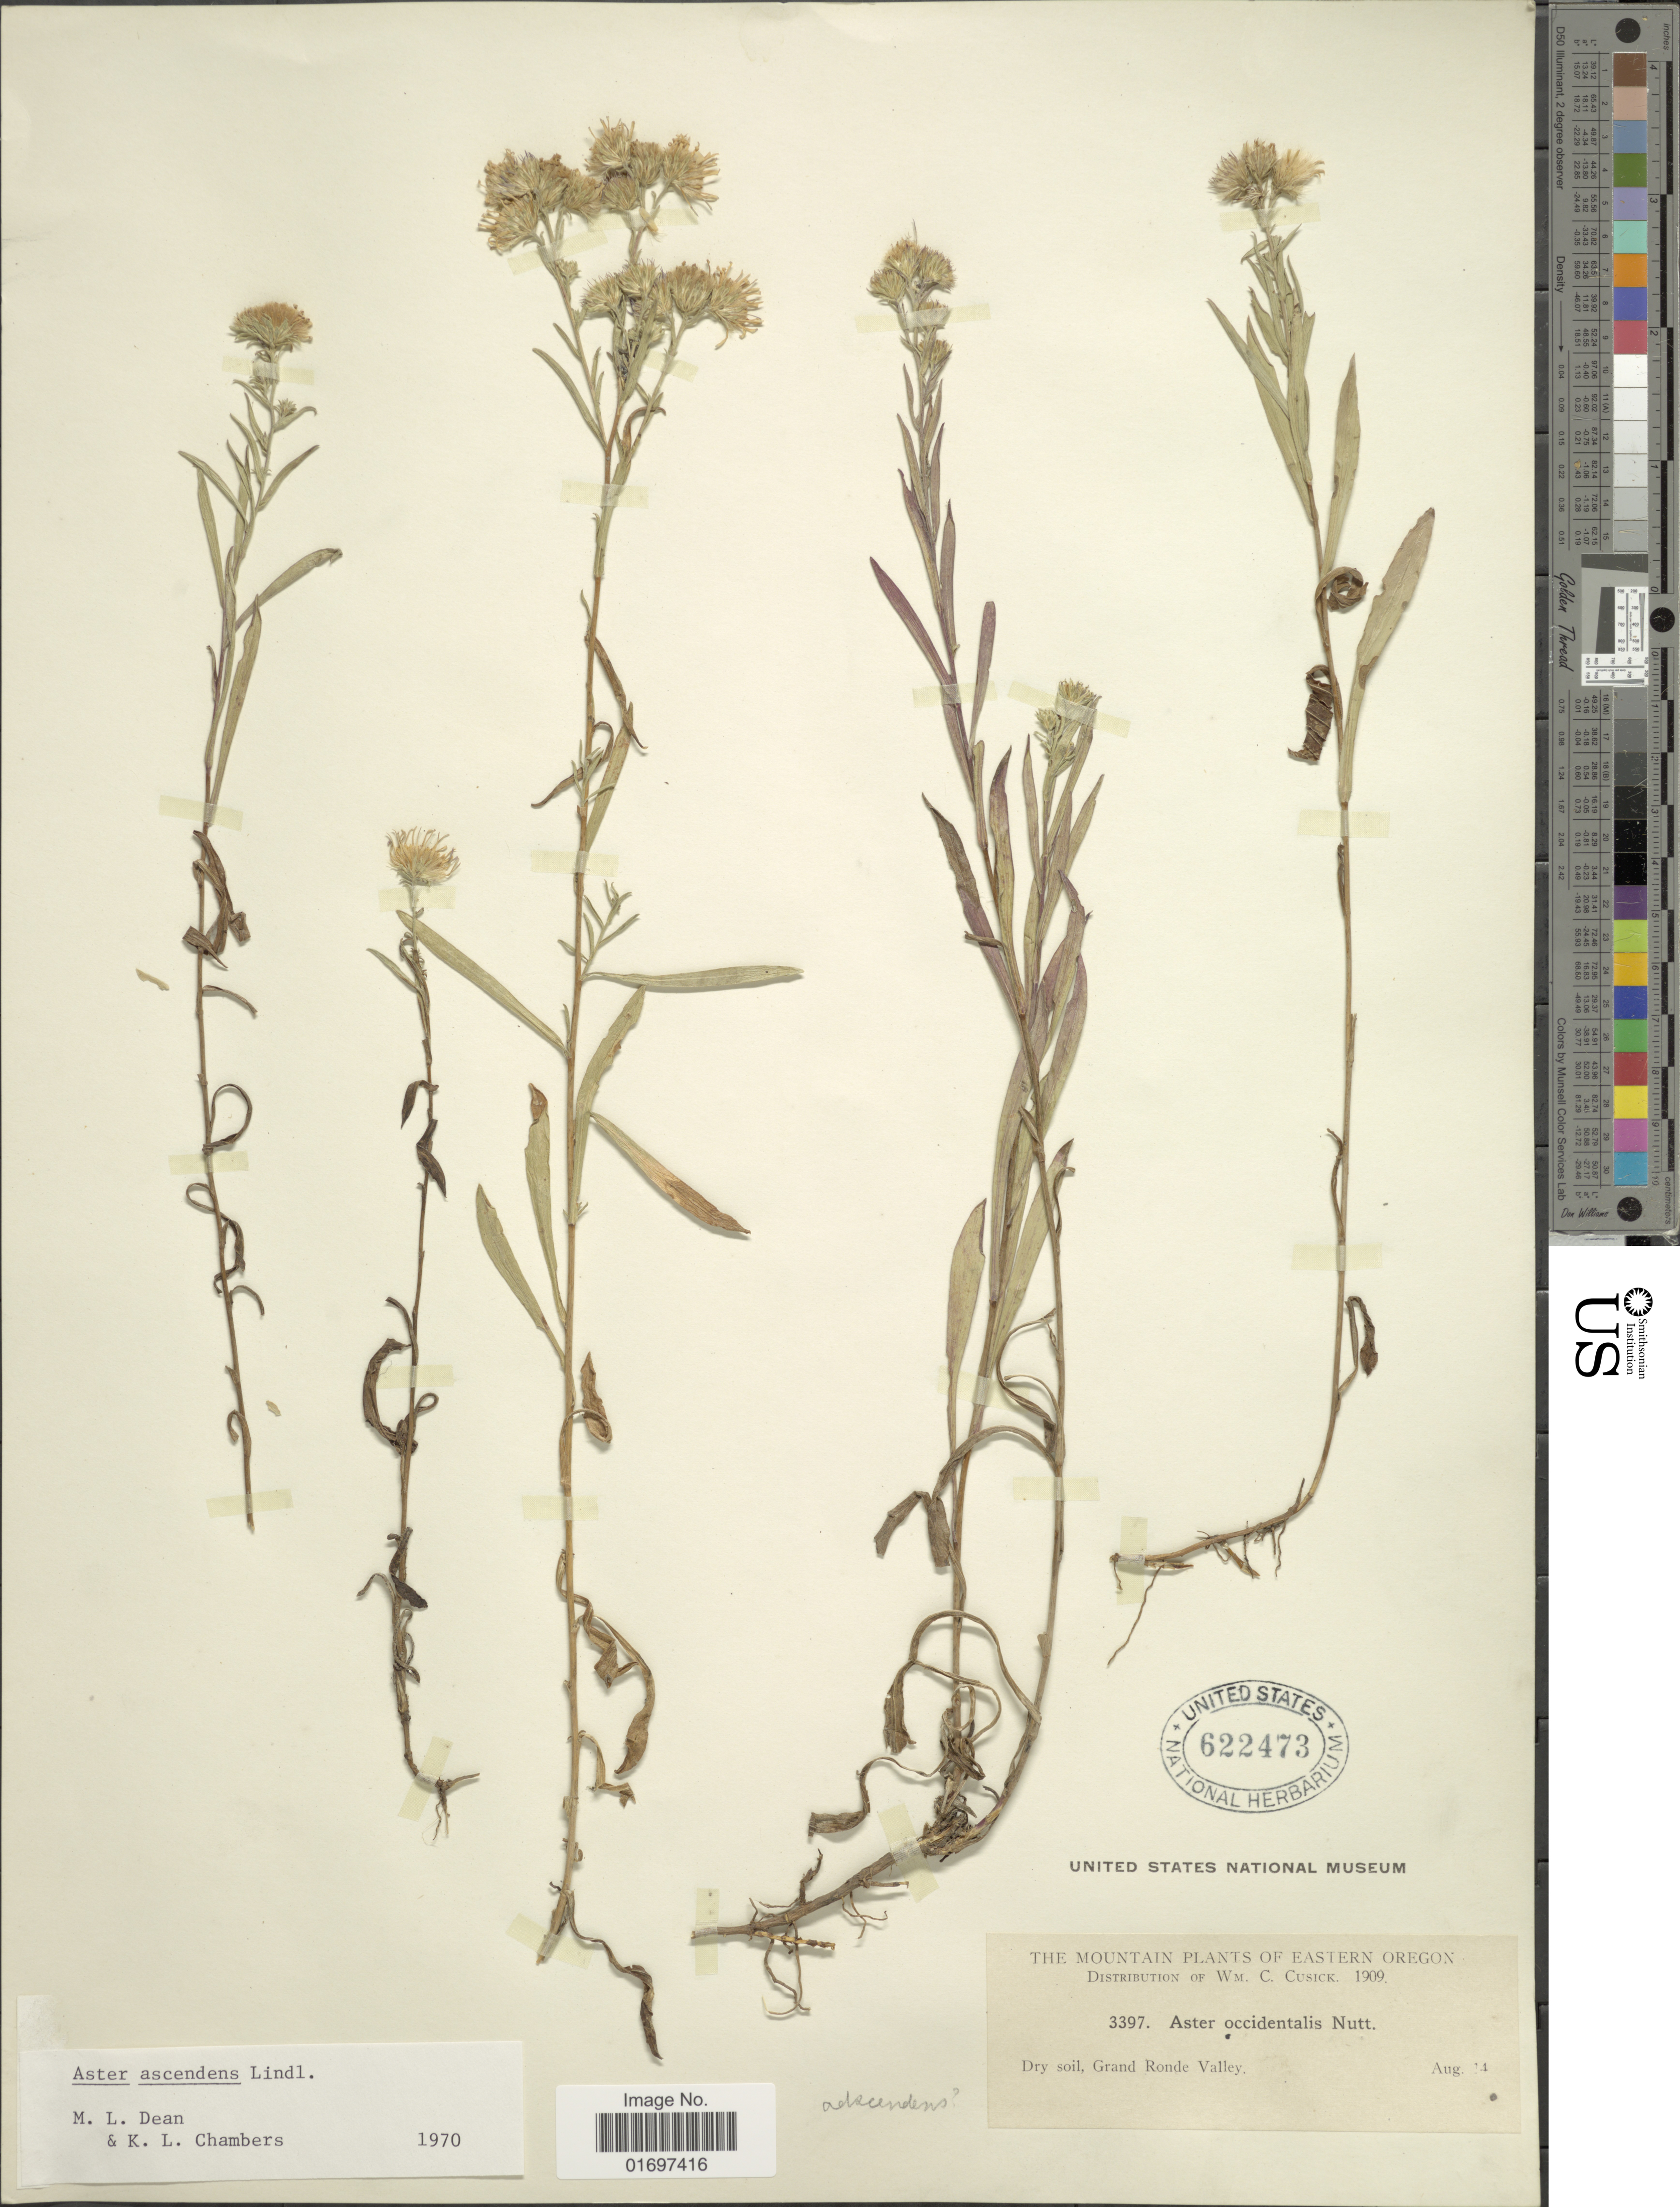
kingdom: Plantae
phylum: Tracheophyta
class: Magnoliopsida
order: Asterales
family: Asteraceae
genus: Symphyotrichum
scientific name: Symphyotrichum ascendens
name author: (Lindl.) G.L. Nesom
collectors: W. C. Cusick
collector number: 3397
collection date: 1909-08-14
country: United States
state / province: Oregon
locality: Eastern Oregon. Grand Ronde Valley.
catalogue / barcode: US 622473